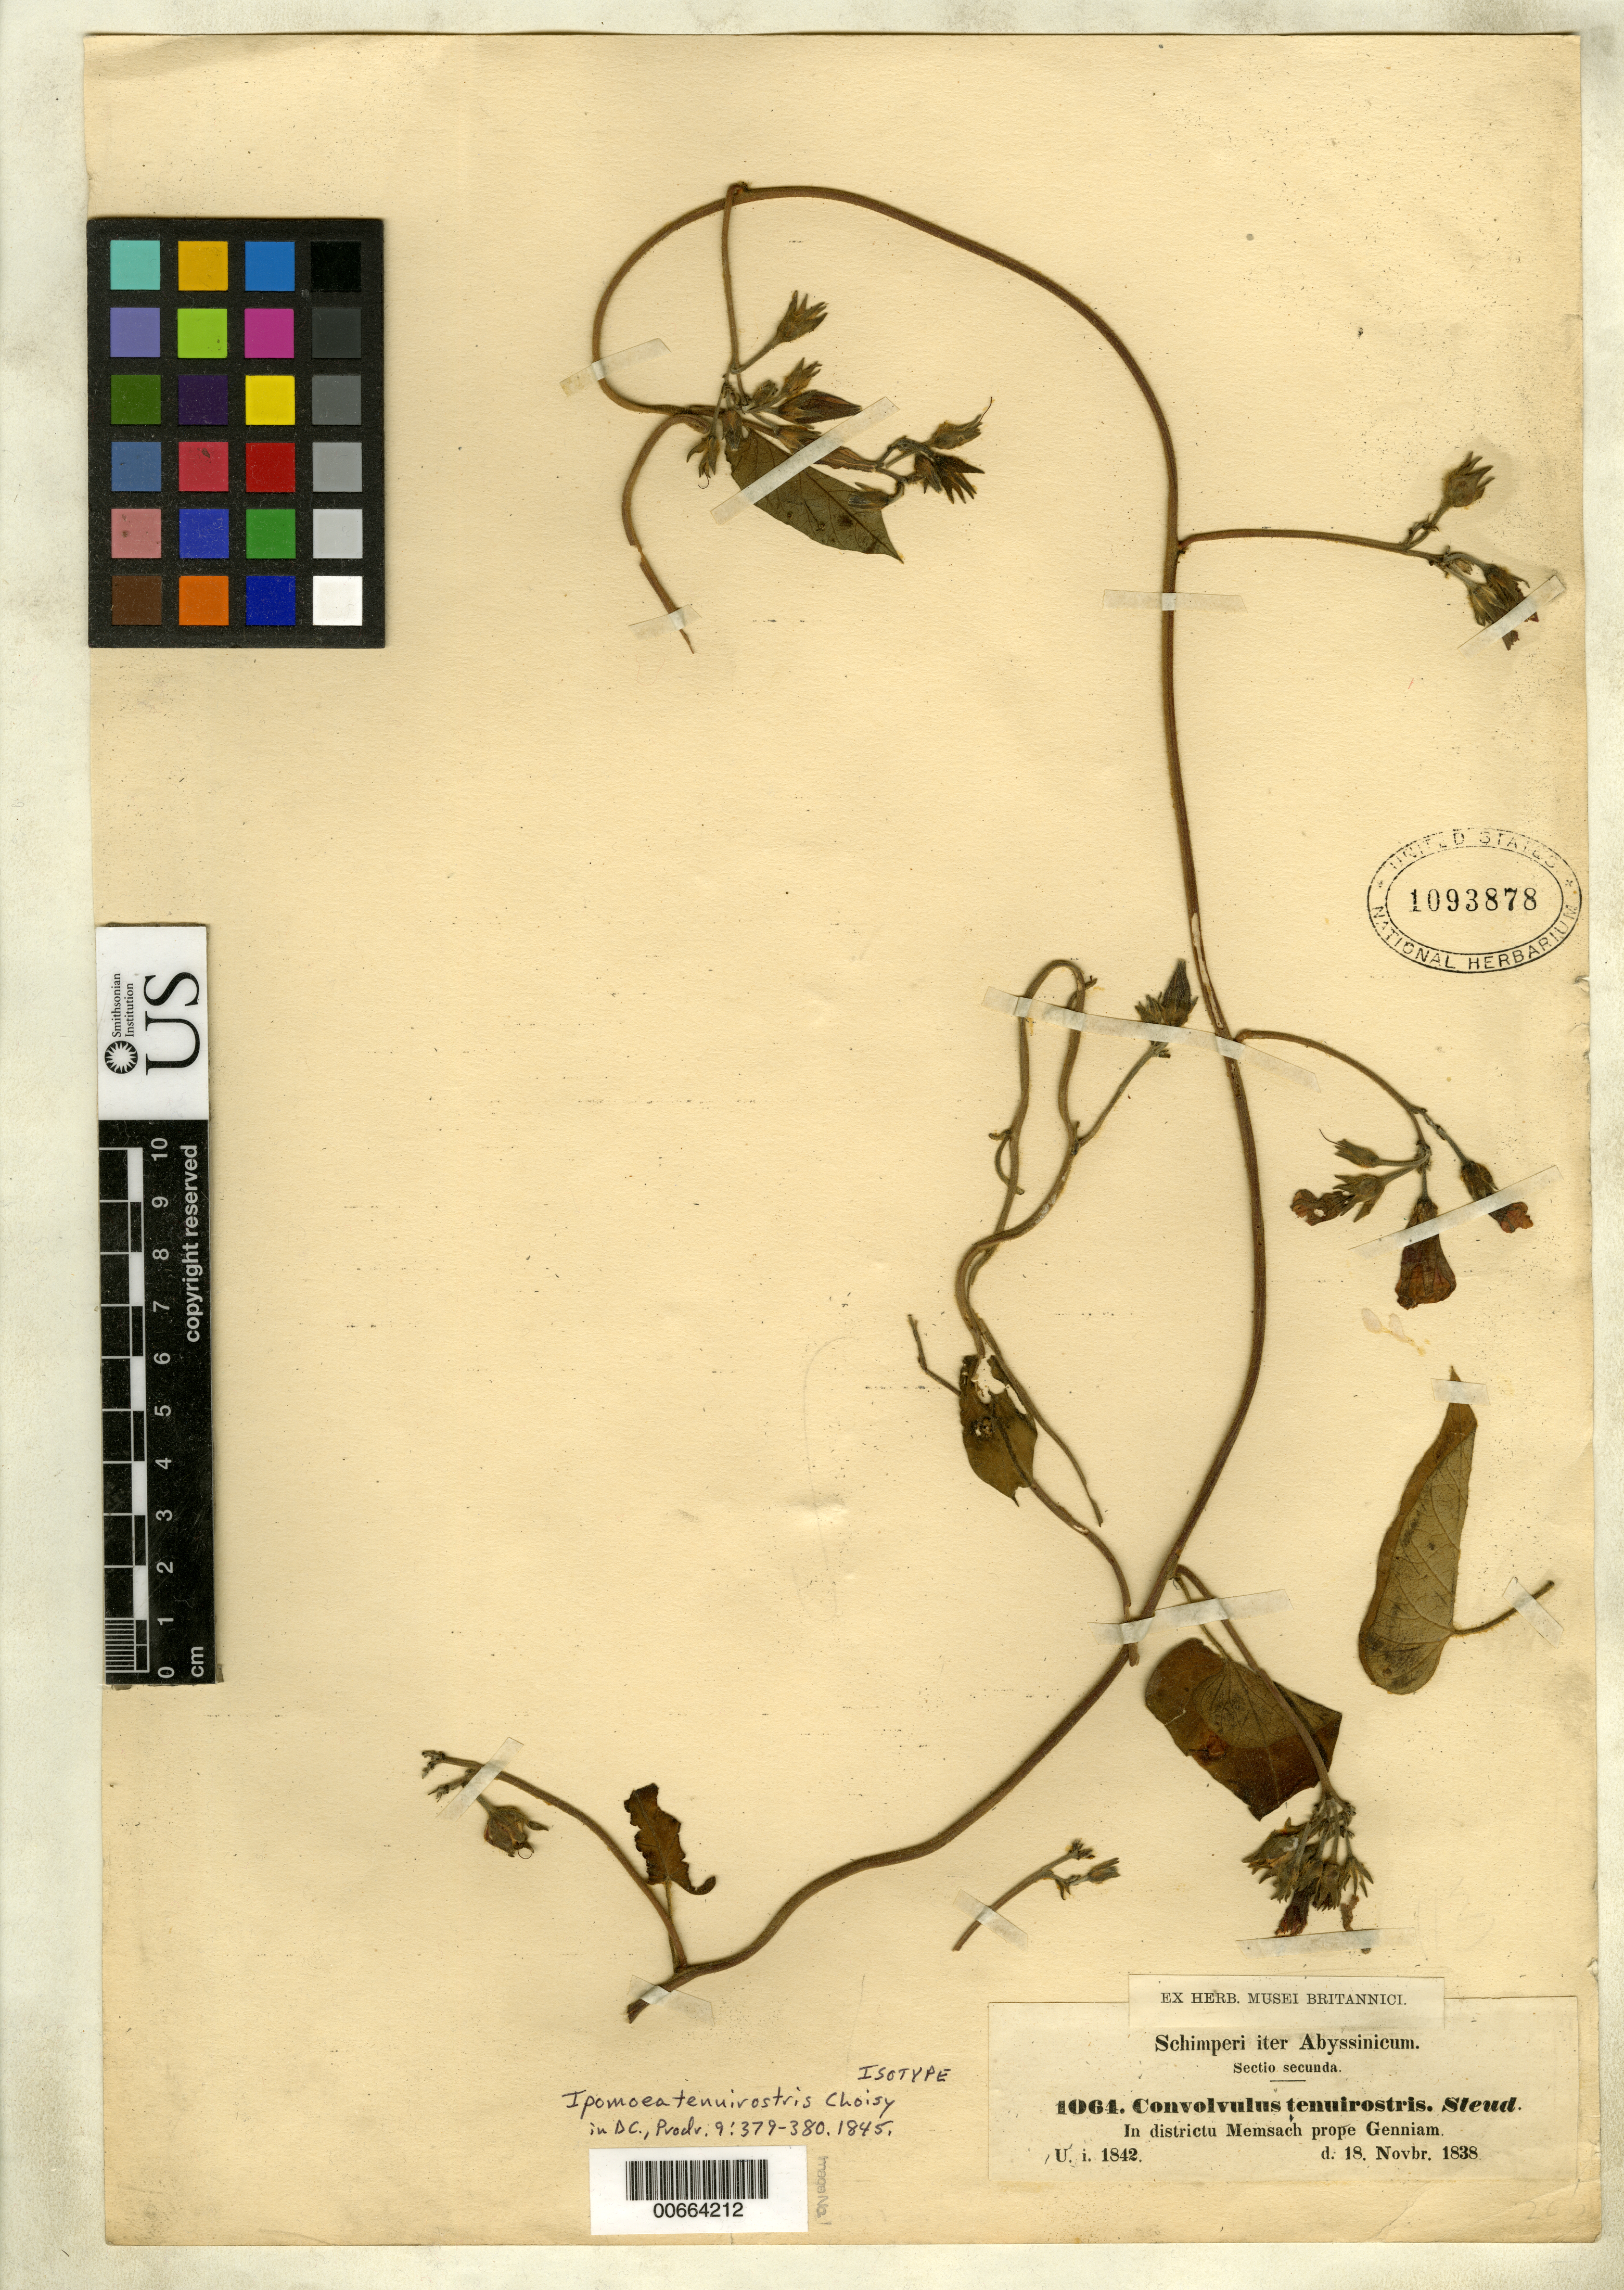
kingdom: Plantae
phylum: Tracheophyta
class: Magnoliopsida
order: Solanales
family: Convolvulaceae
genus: Ipomoea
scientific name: Ipomoea tenuirostris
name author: Choisy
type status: Isotype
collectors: G. W. Schimper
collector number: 1064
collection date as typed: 18 Nov 1838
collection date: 1838-11-18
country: Ethiopia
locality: In districtu Memsach prope Genniam.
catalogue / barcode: US 1093878